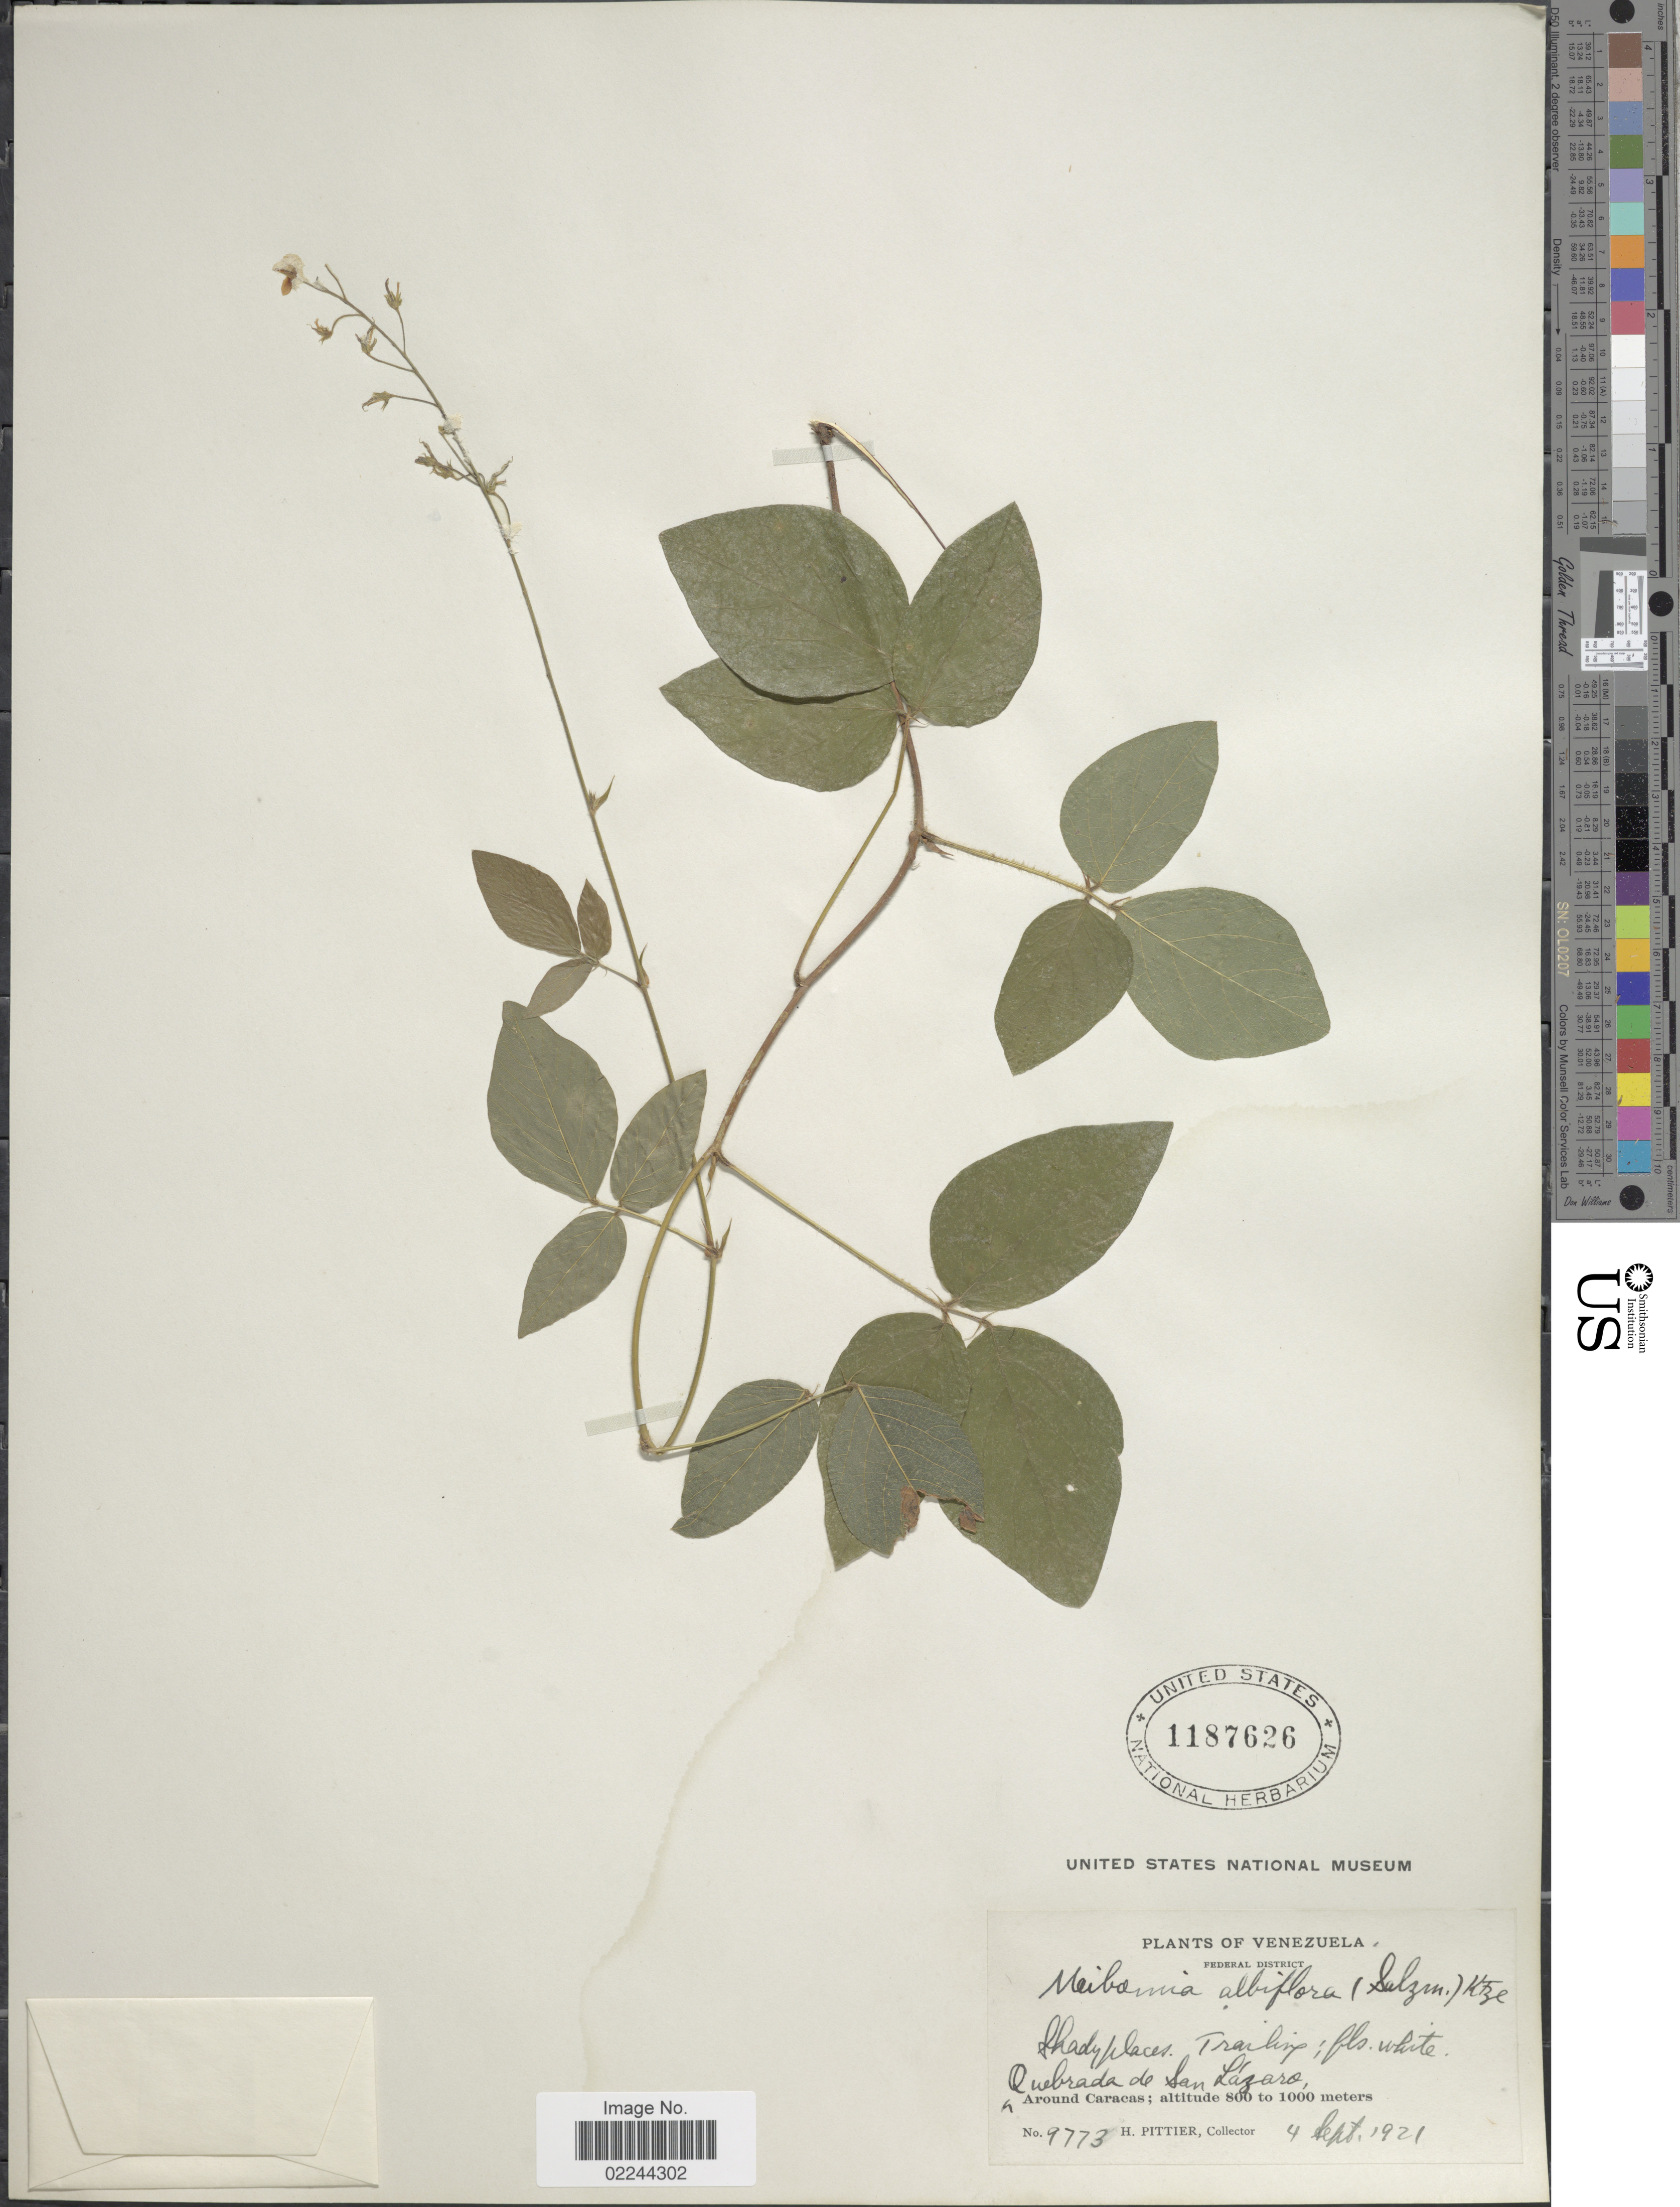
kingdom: Plantae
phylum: Tracheophyta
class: Magnoliopsida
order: Fabales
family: Fabaceae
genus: Desmodium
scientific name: Desmodium affine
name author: Schltdl.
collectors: H. F. Pittier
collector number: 9773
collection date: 1921-09-04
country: Venezuela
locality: Federal District. Quebrada de San Lazaro. Around Caracas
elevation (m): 800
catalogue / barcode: US 1187626